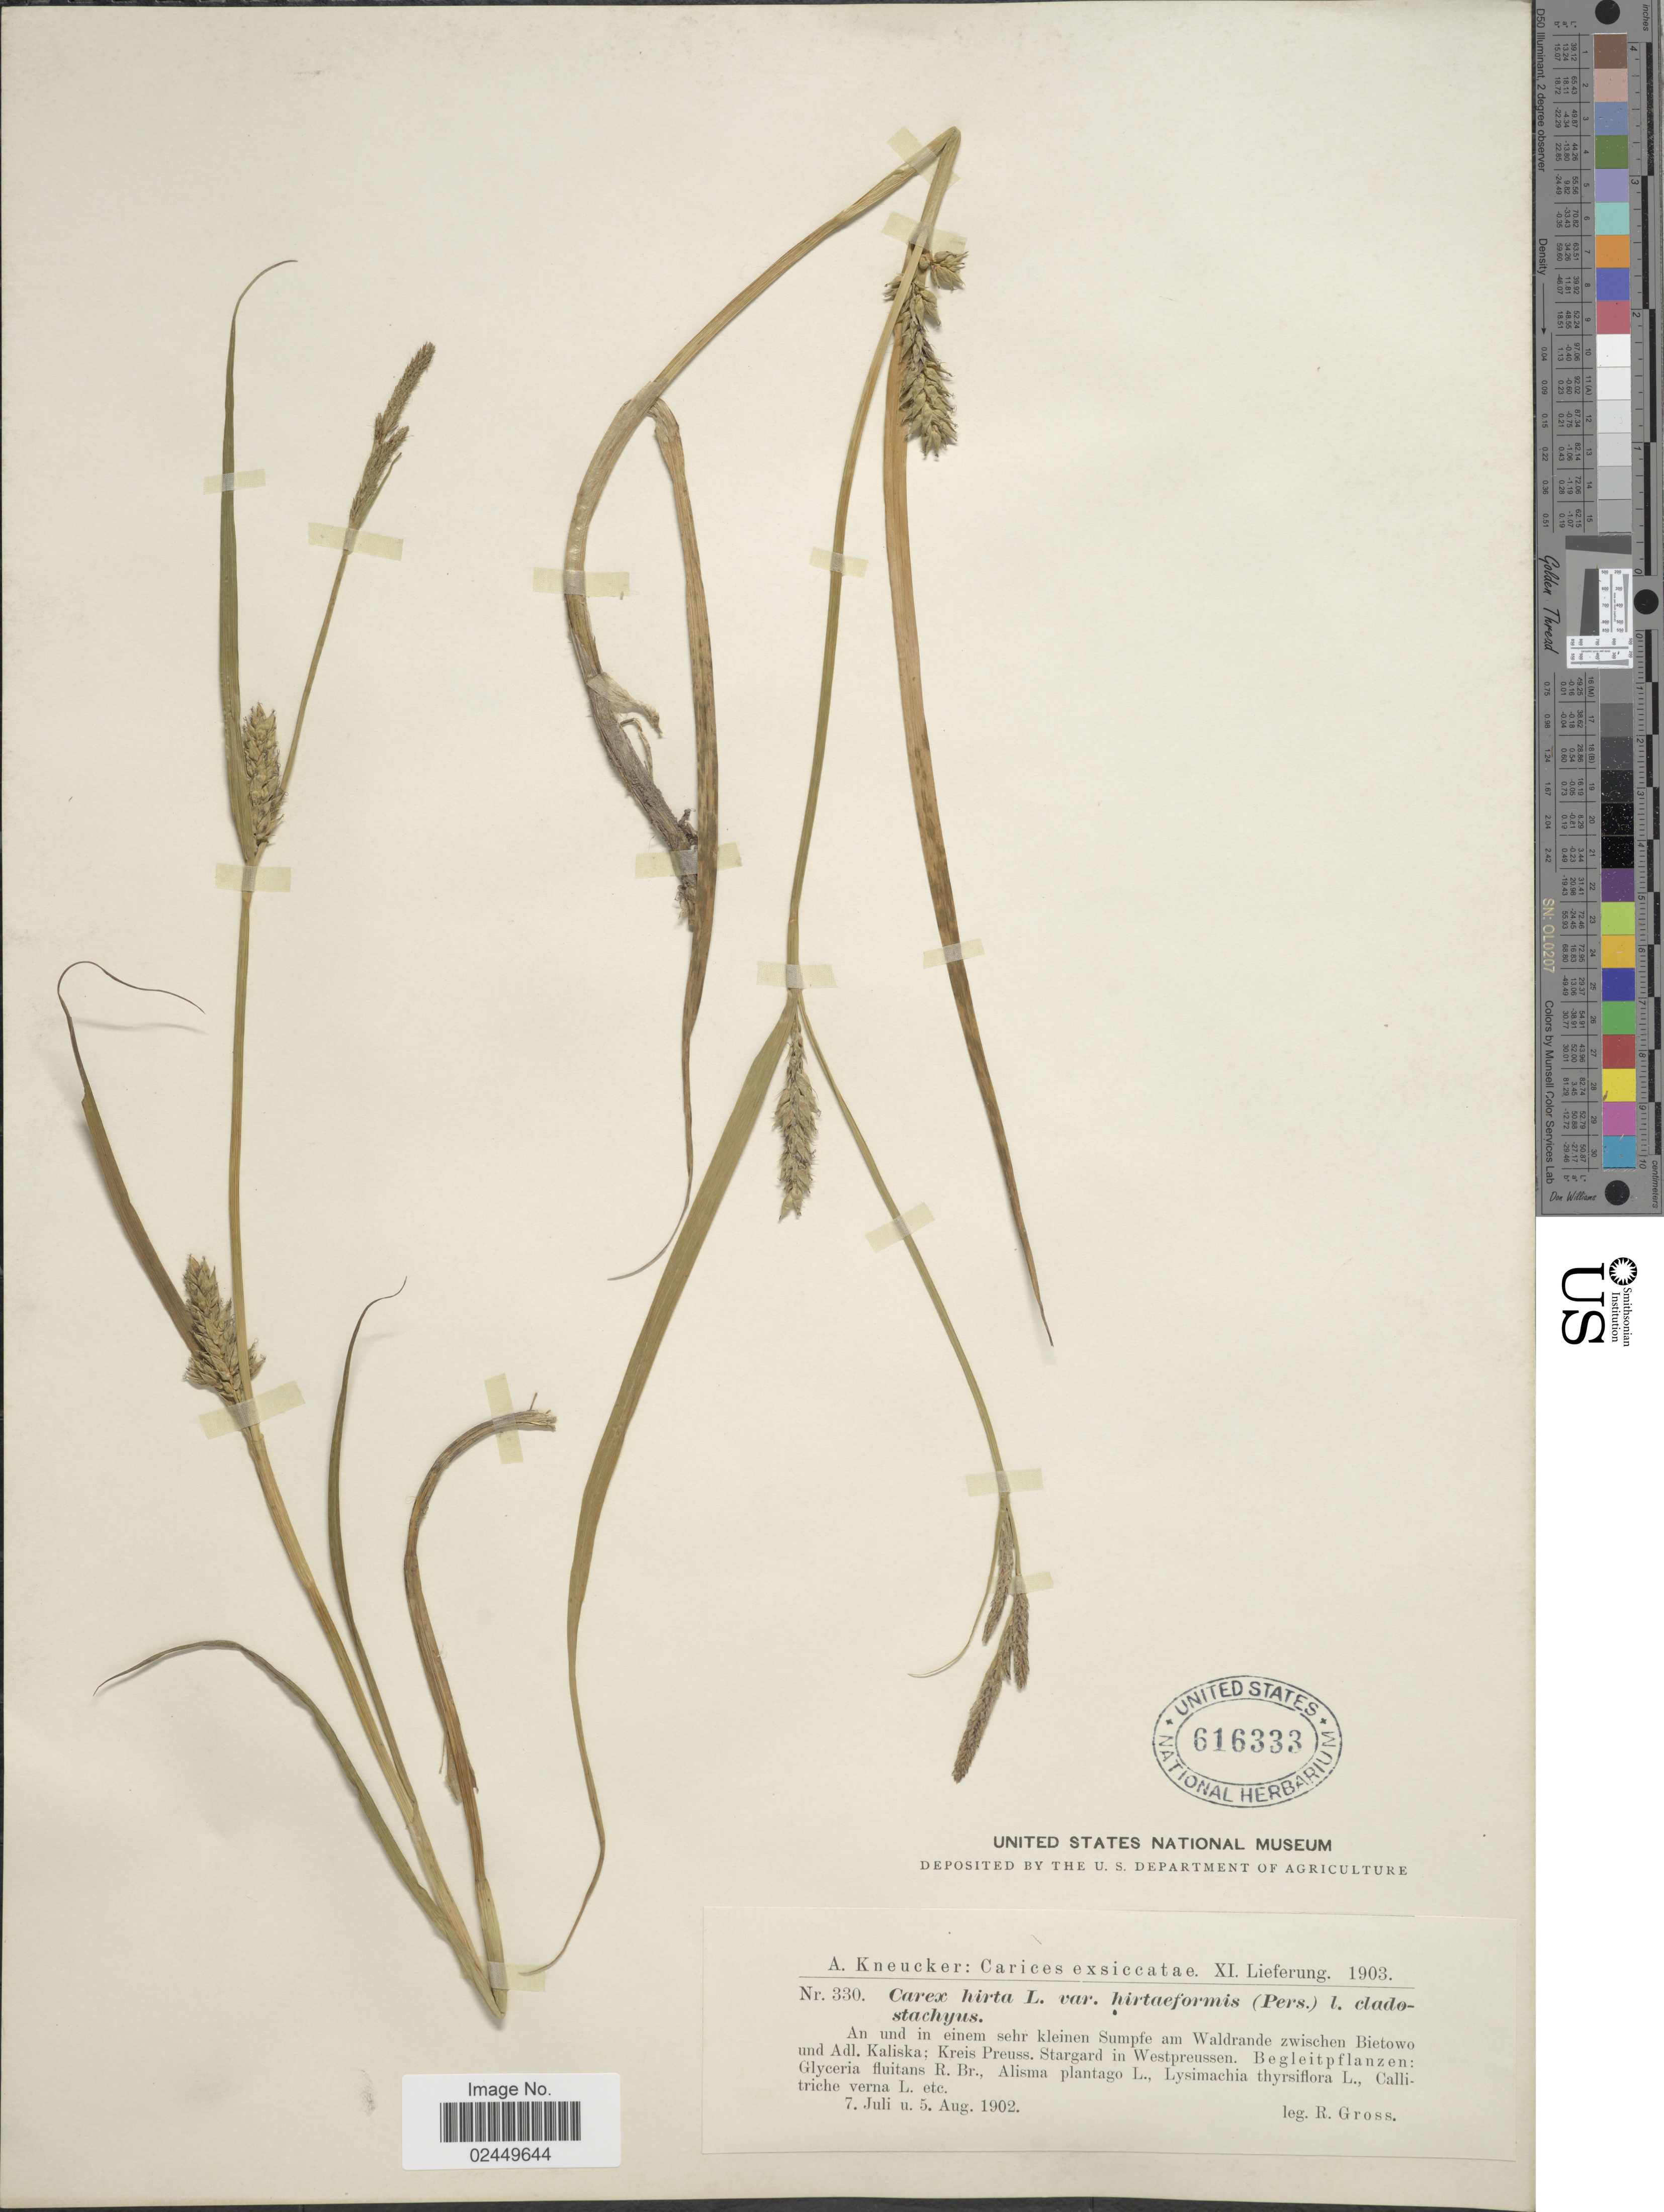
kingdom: Plantae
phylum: Tracheophyta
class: Liliopsida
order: Poales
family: Cyperaceae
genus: Carex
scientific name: Carex hirta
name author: L.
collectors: R. Gross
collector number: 330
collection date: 1902-07-07/1902-08-05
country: Poland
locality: An und in einem sehr kleinen Sumpfe am Waldrande zwischen Bietowound Adl. Kaliska.; Kreis Preuss. Stargard in Westpreussen.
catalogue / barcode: US 616333